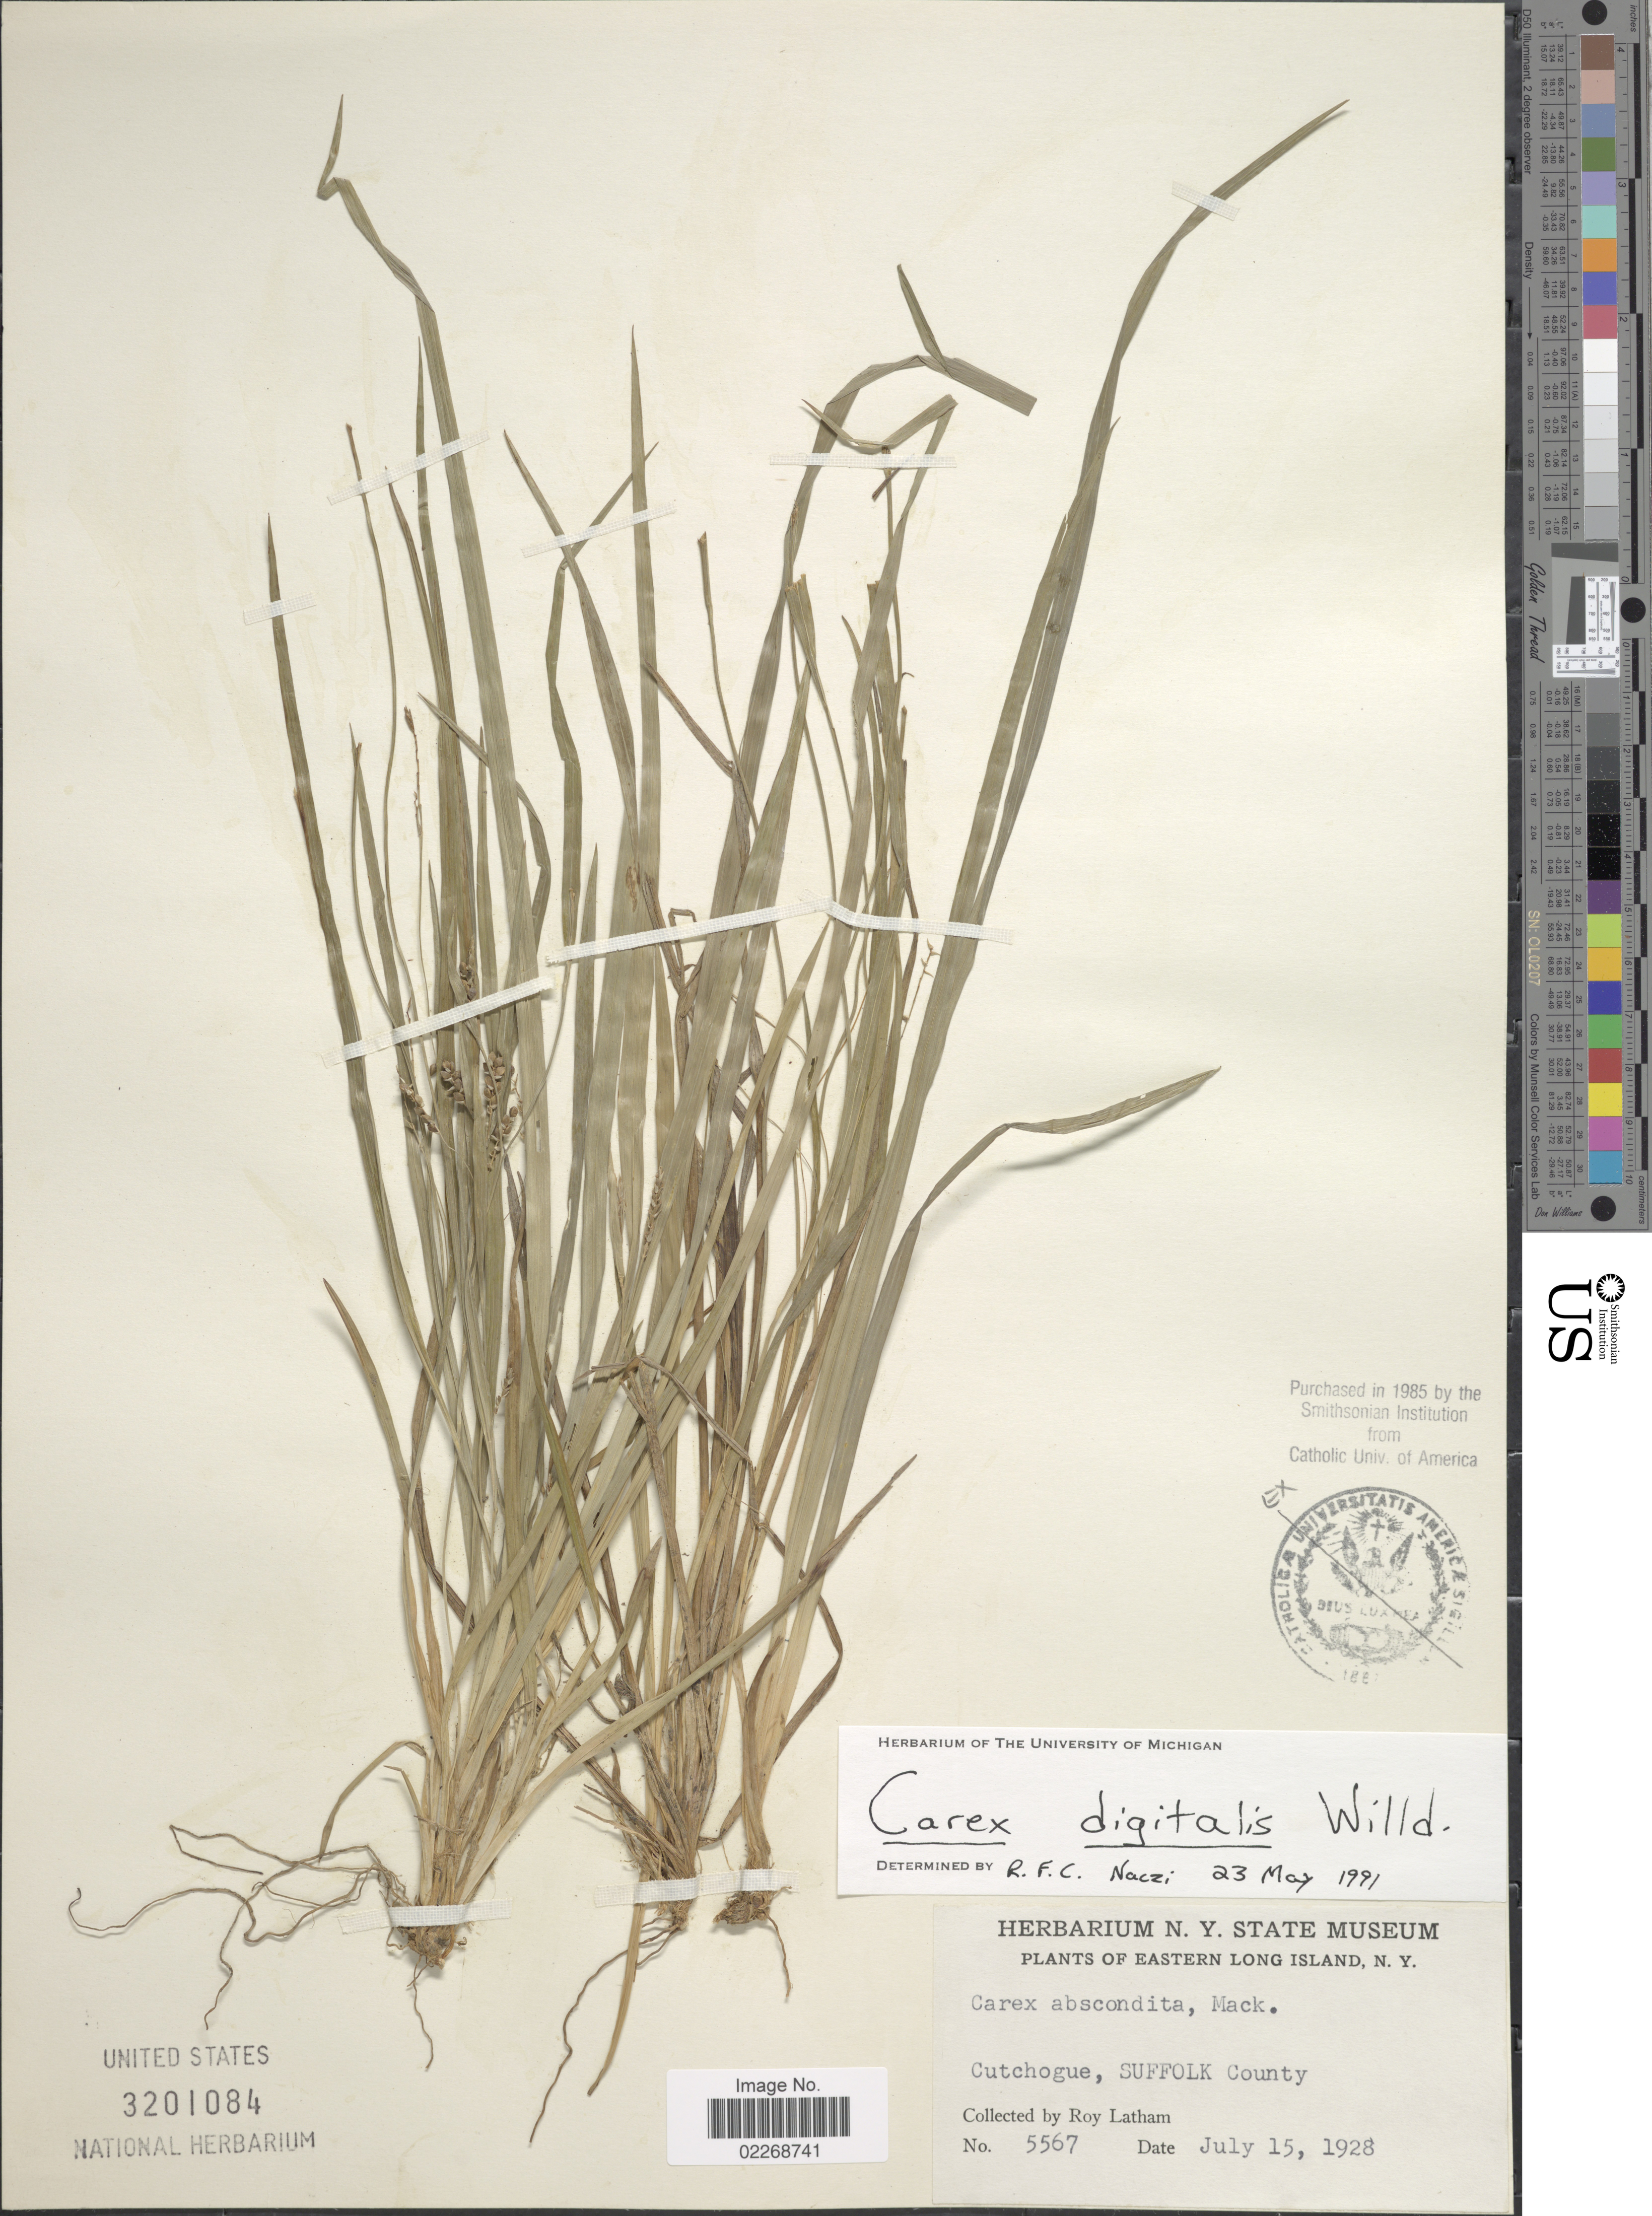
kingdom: Plantae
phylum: Tracheophyta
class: Liliopsida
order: Poales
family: Cyperaceae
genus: Carex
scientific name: Carex digitalis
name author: Willd.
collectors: R. Latham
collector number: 5567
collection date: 1928-07-15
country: United States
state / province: New York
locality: Eastern Long Island. Cutchogue, Suffolk County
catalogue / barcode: US 3201084